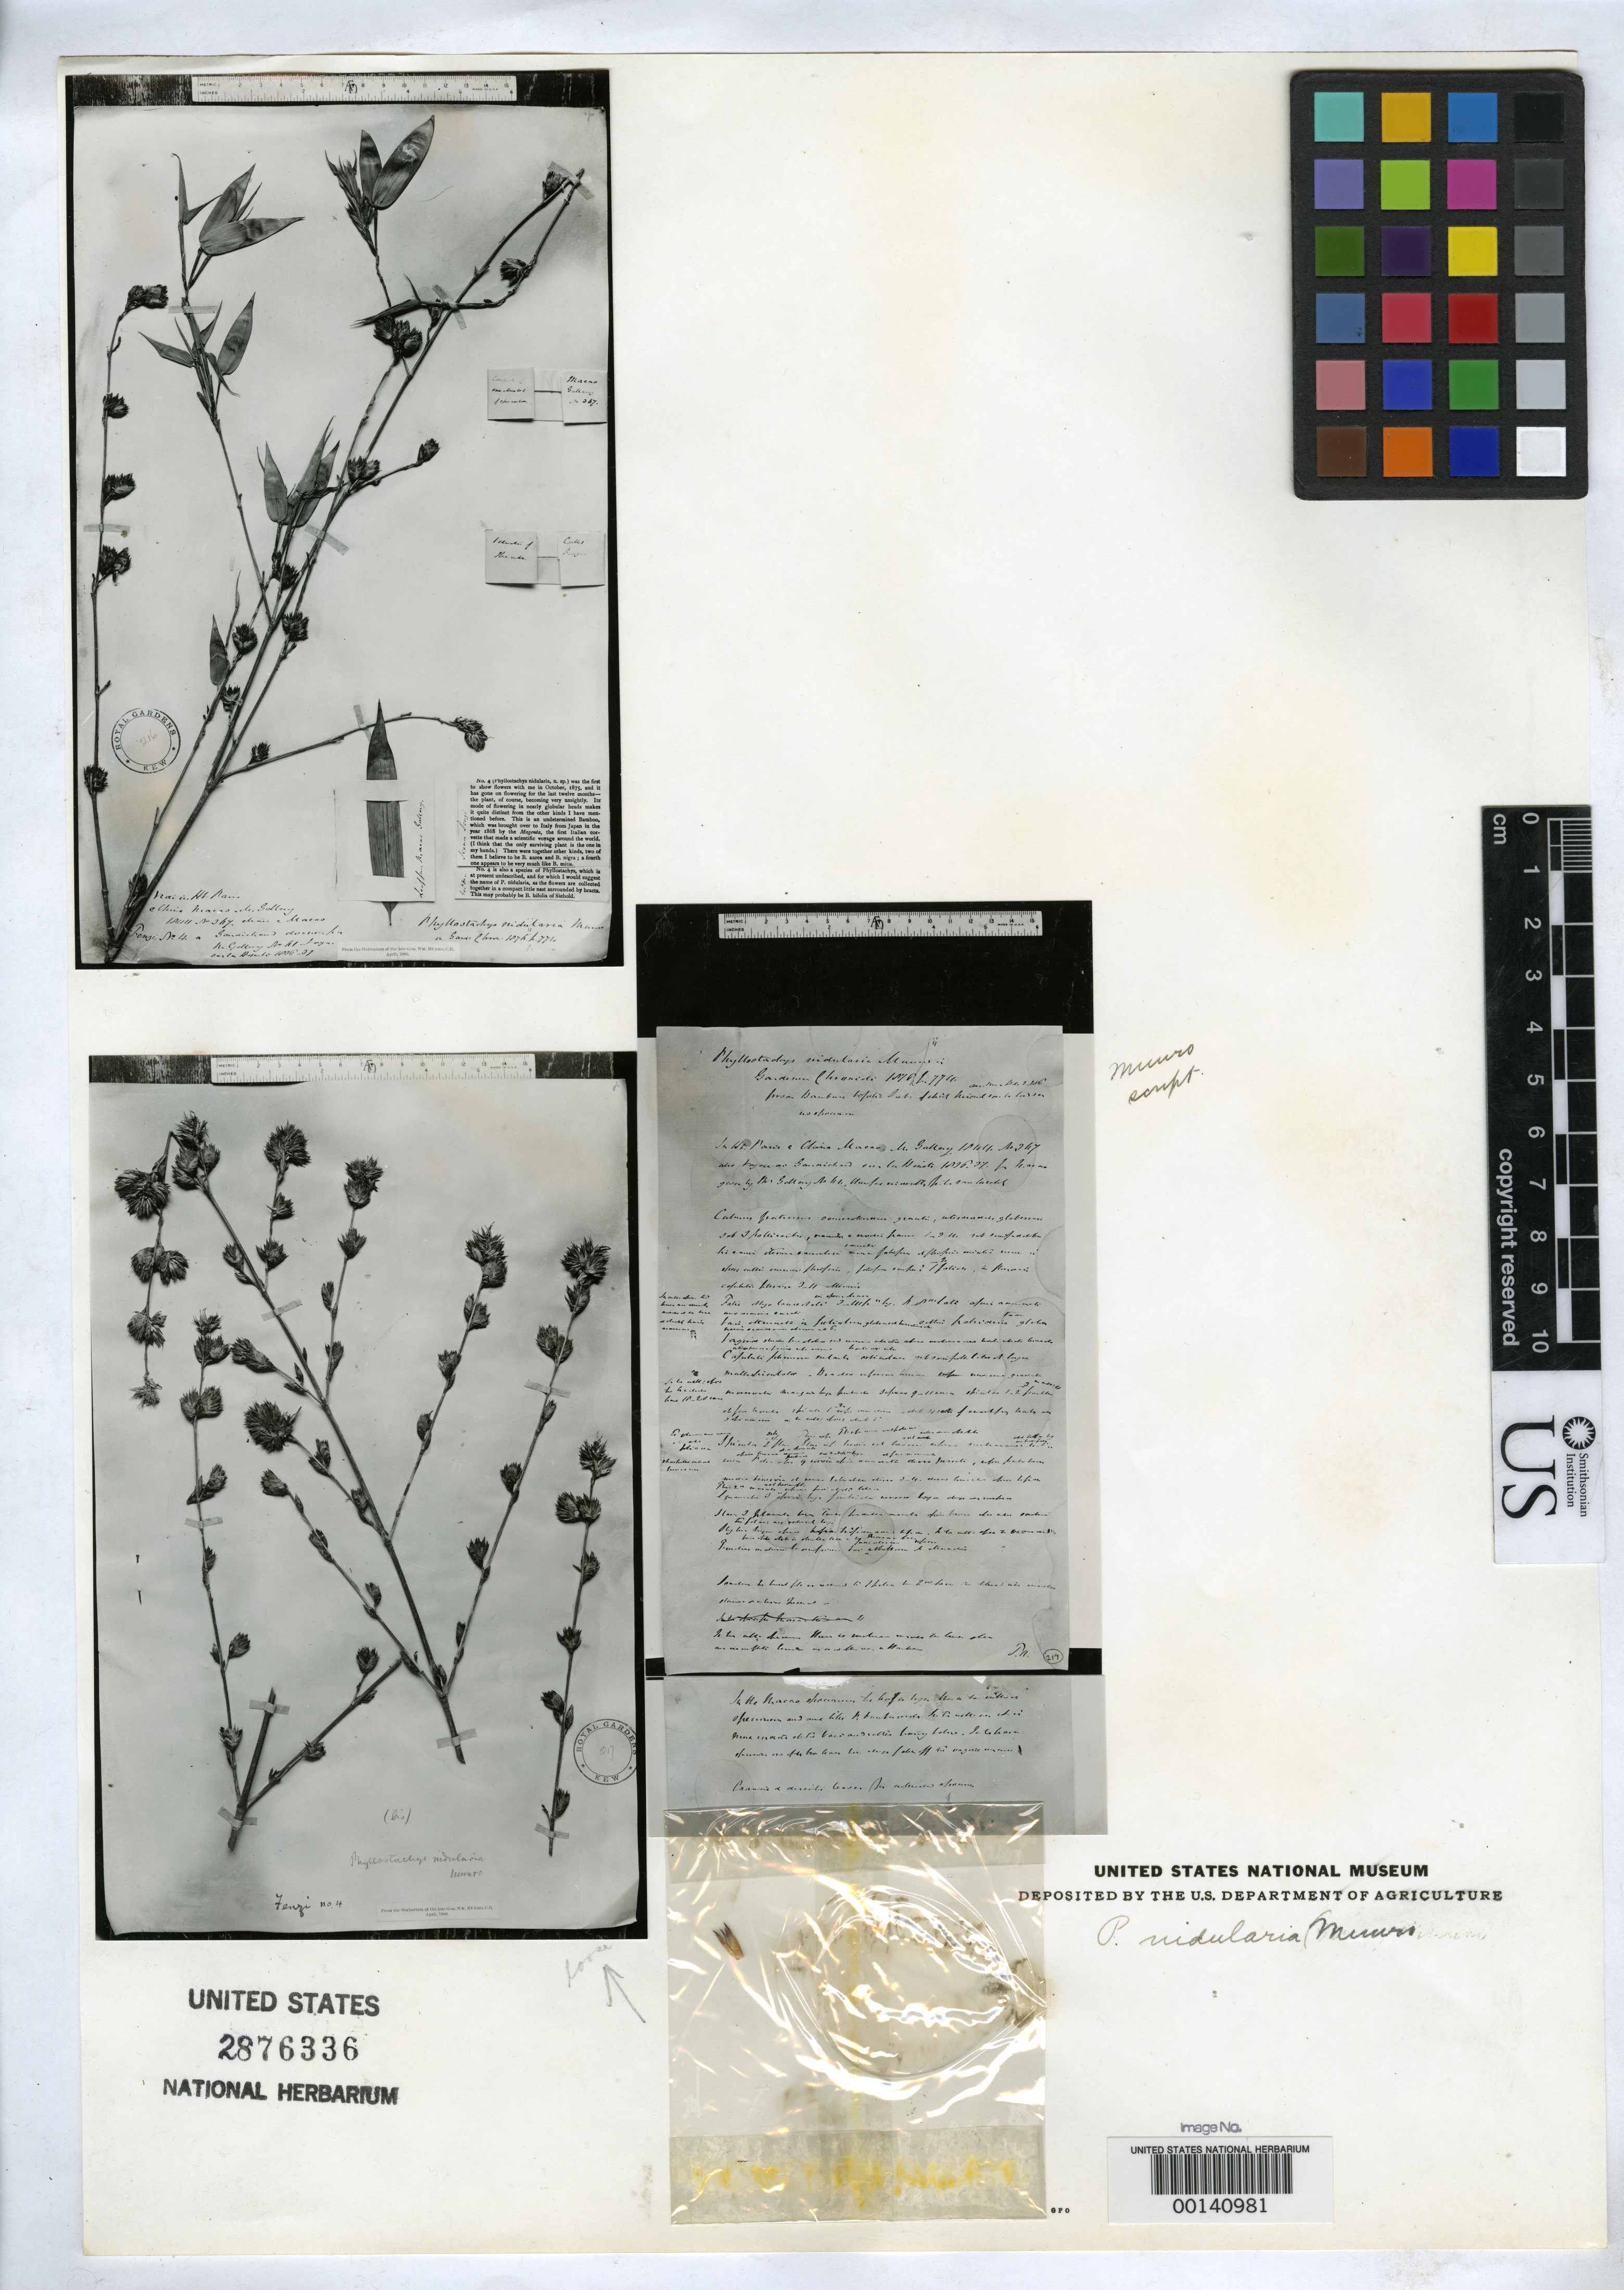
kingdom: Plantae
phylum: Tracheophyta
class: Liliopsida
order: Poales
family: Poaceae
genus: Phyllostachys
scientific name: Phyllostachys nidularia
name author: Munro ex Fenzi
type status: Type Material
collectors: E. Fenzi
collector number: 4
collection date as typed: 1868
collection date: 1868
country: Japan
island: Honshu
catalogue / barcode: US 2876336